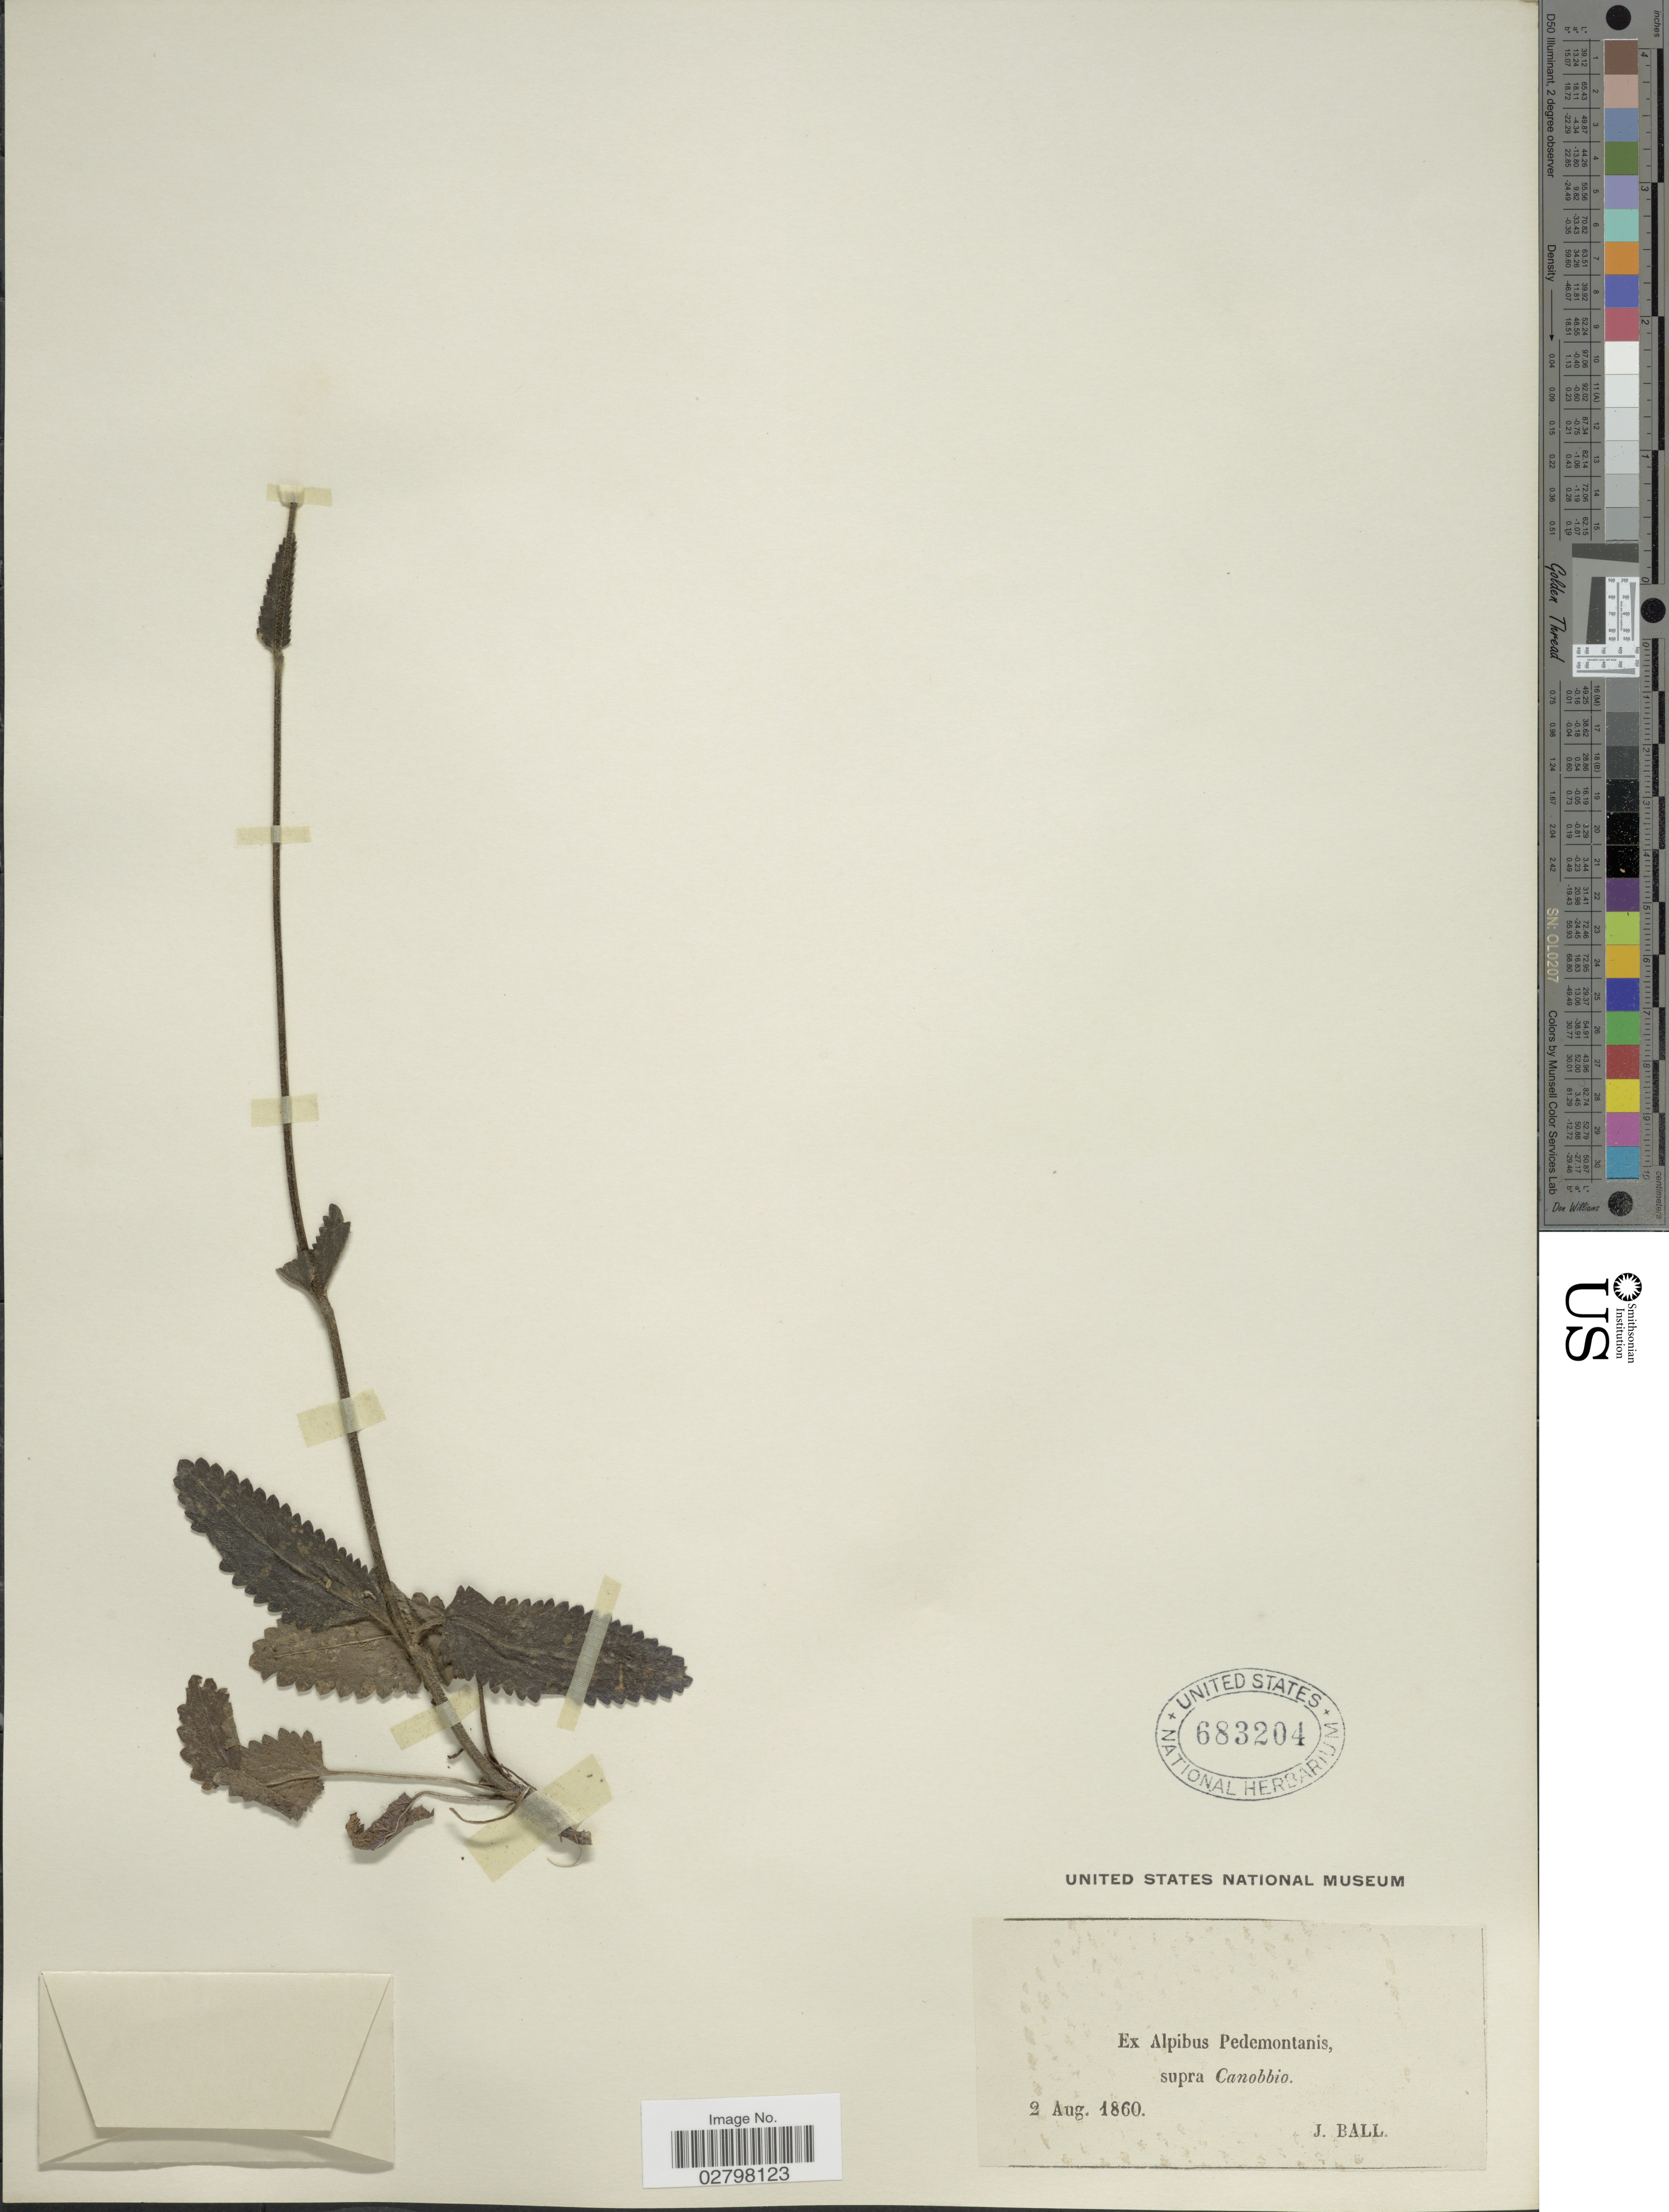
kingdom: Plantae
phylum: Tracheophyta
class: Magnoliopsida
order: Lamiales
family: Lamiaceae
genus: Stachys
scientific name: Stachys sp.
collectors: J. Ball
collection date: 1860-08-02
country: Italy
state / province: Piedmont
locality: Ex Alpibus Pedemontanis, supra Canobbio.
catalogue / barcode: US 683204